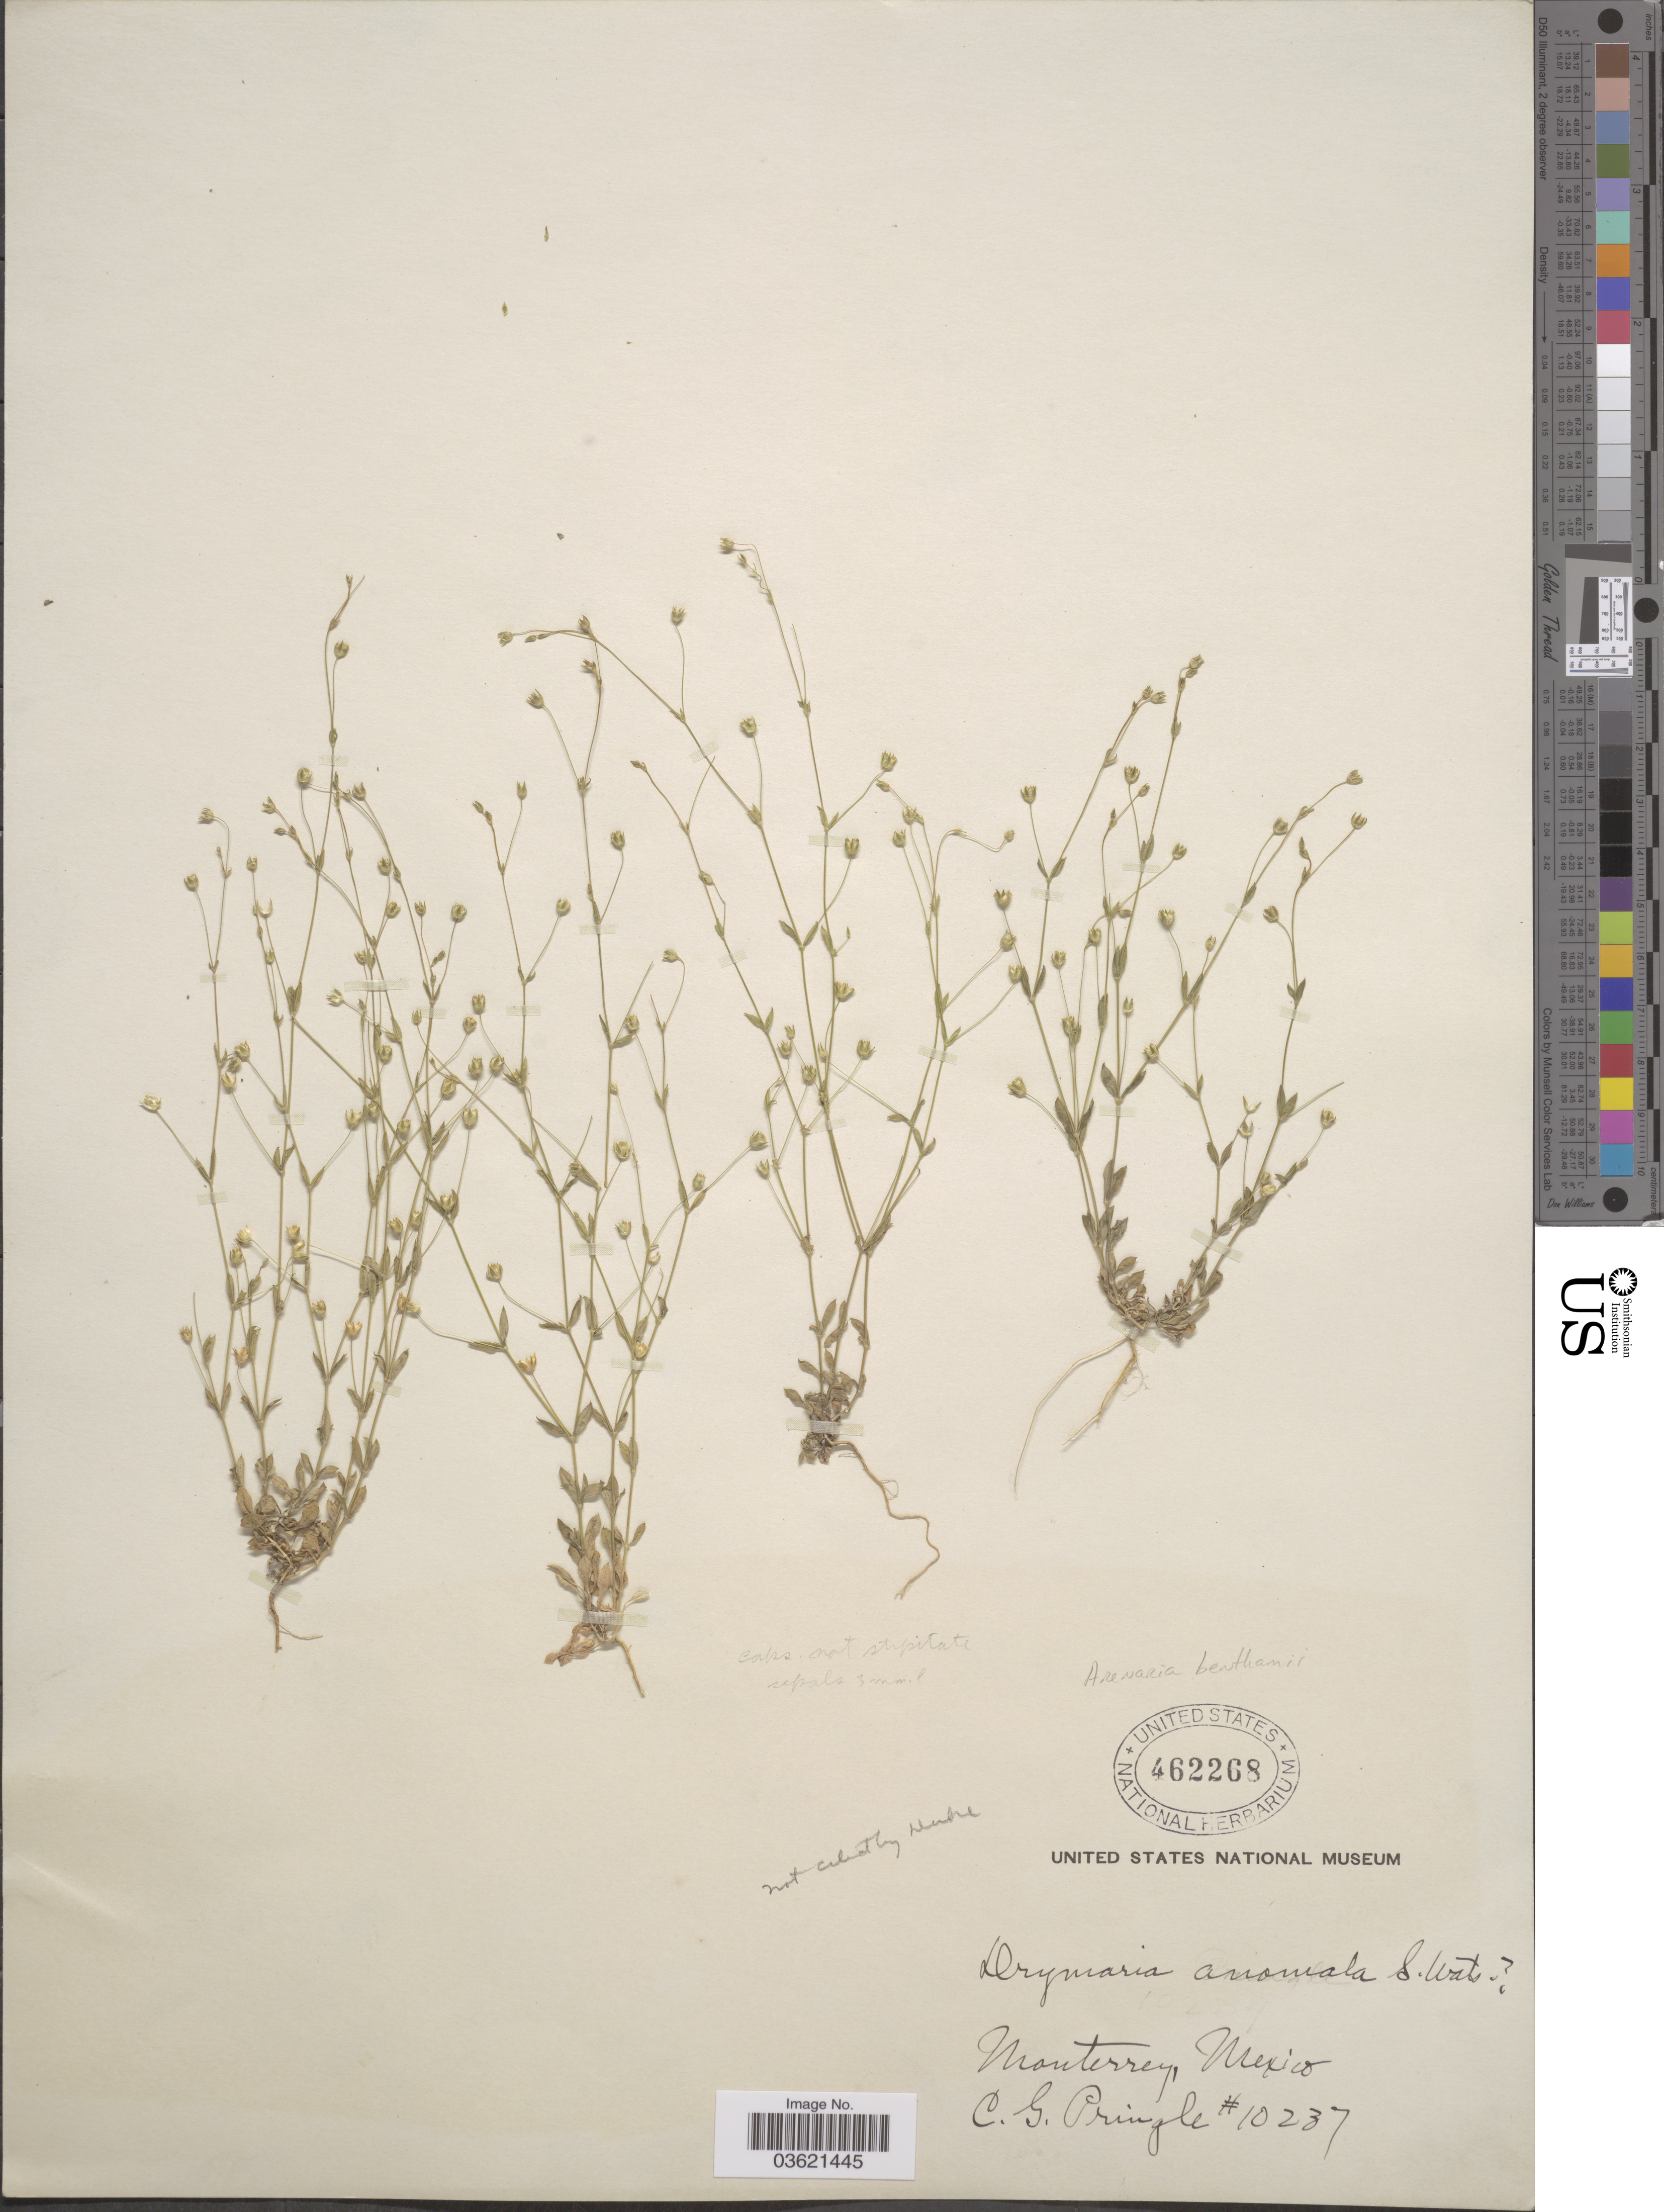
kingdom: Plantae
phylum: Tracheophyta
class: Magnoliopsida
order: Caryophyllales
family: Caryophyllaceae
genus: Arenaria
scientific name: Arenaria benthamii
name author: Fenzl ex Torr. & A. Gray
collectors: C. G. Pringle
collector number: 10237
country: Mexico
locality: Monterrey.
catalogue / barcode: US 462268